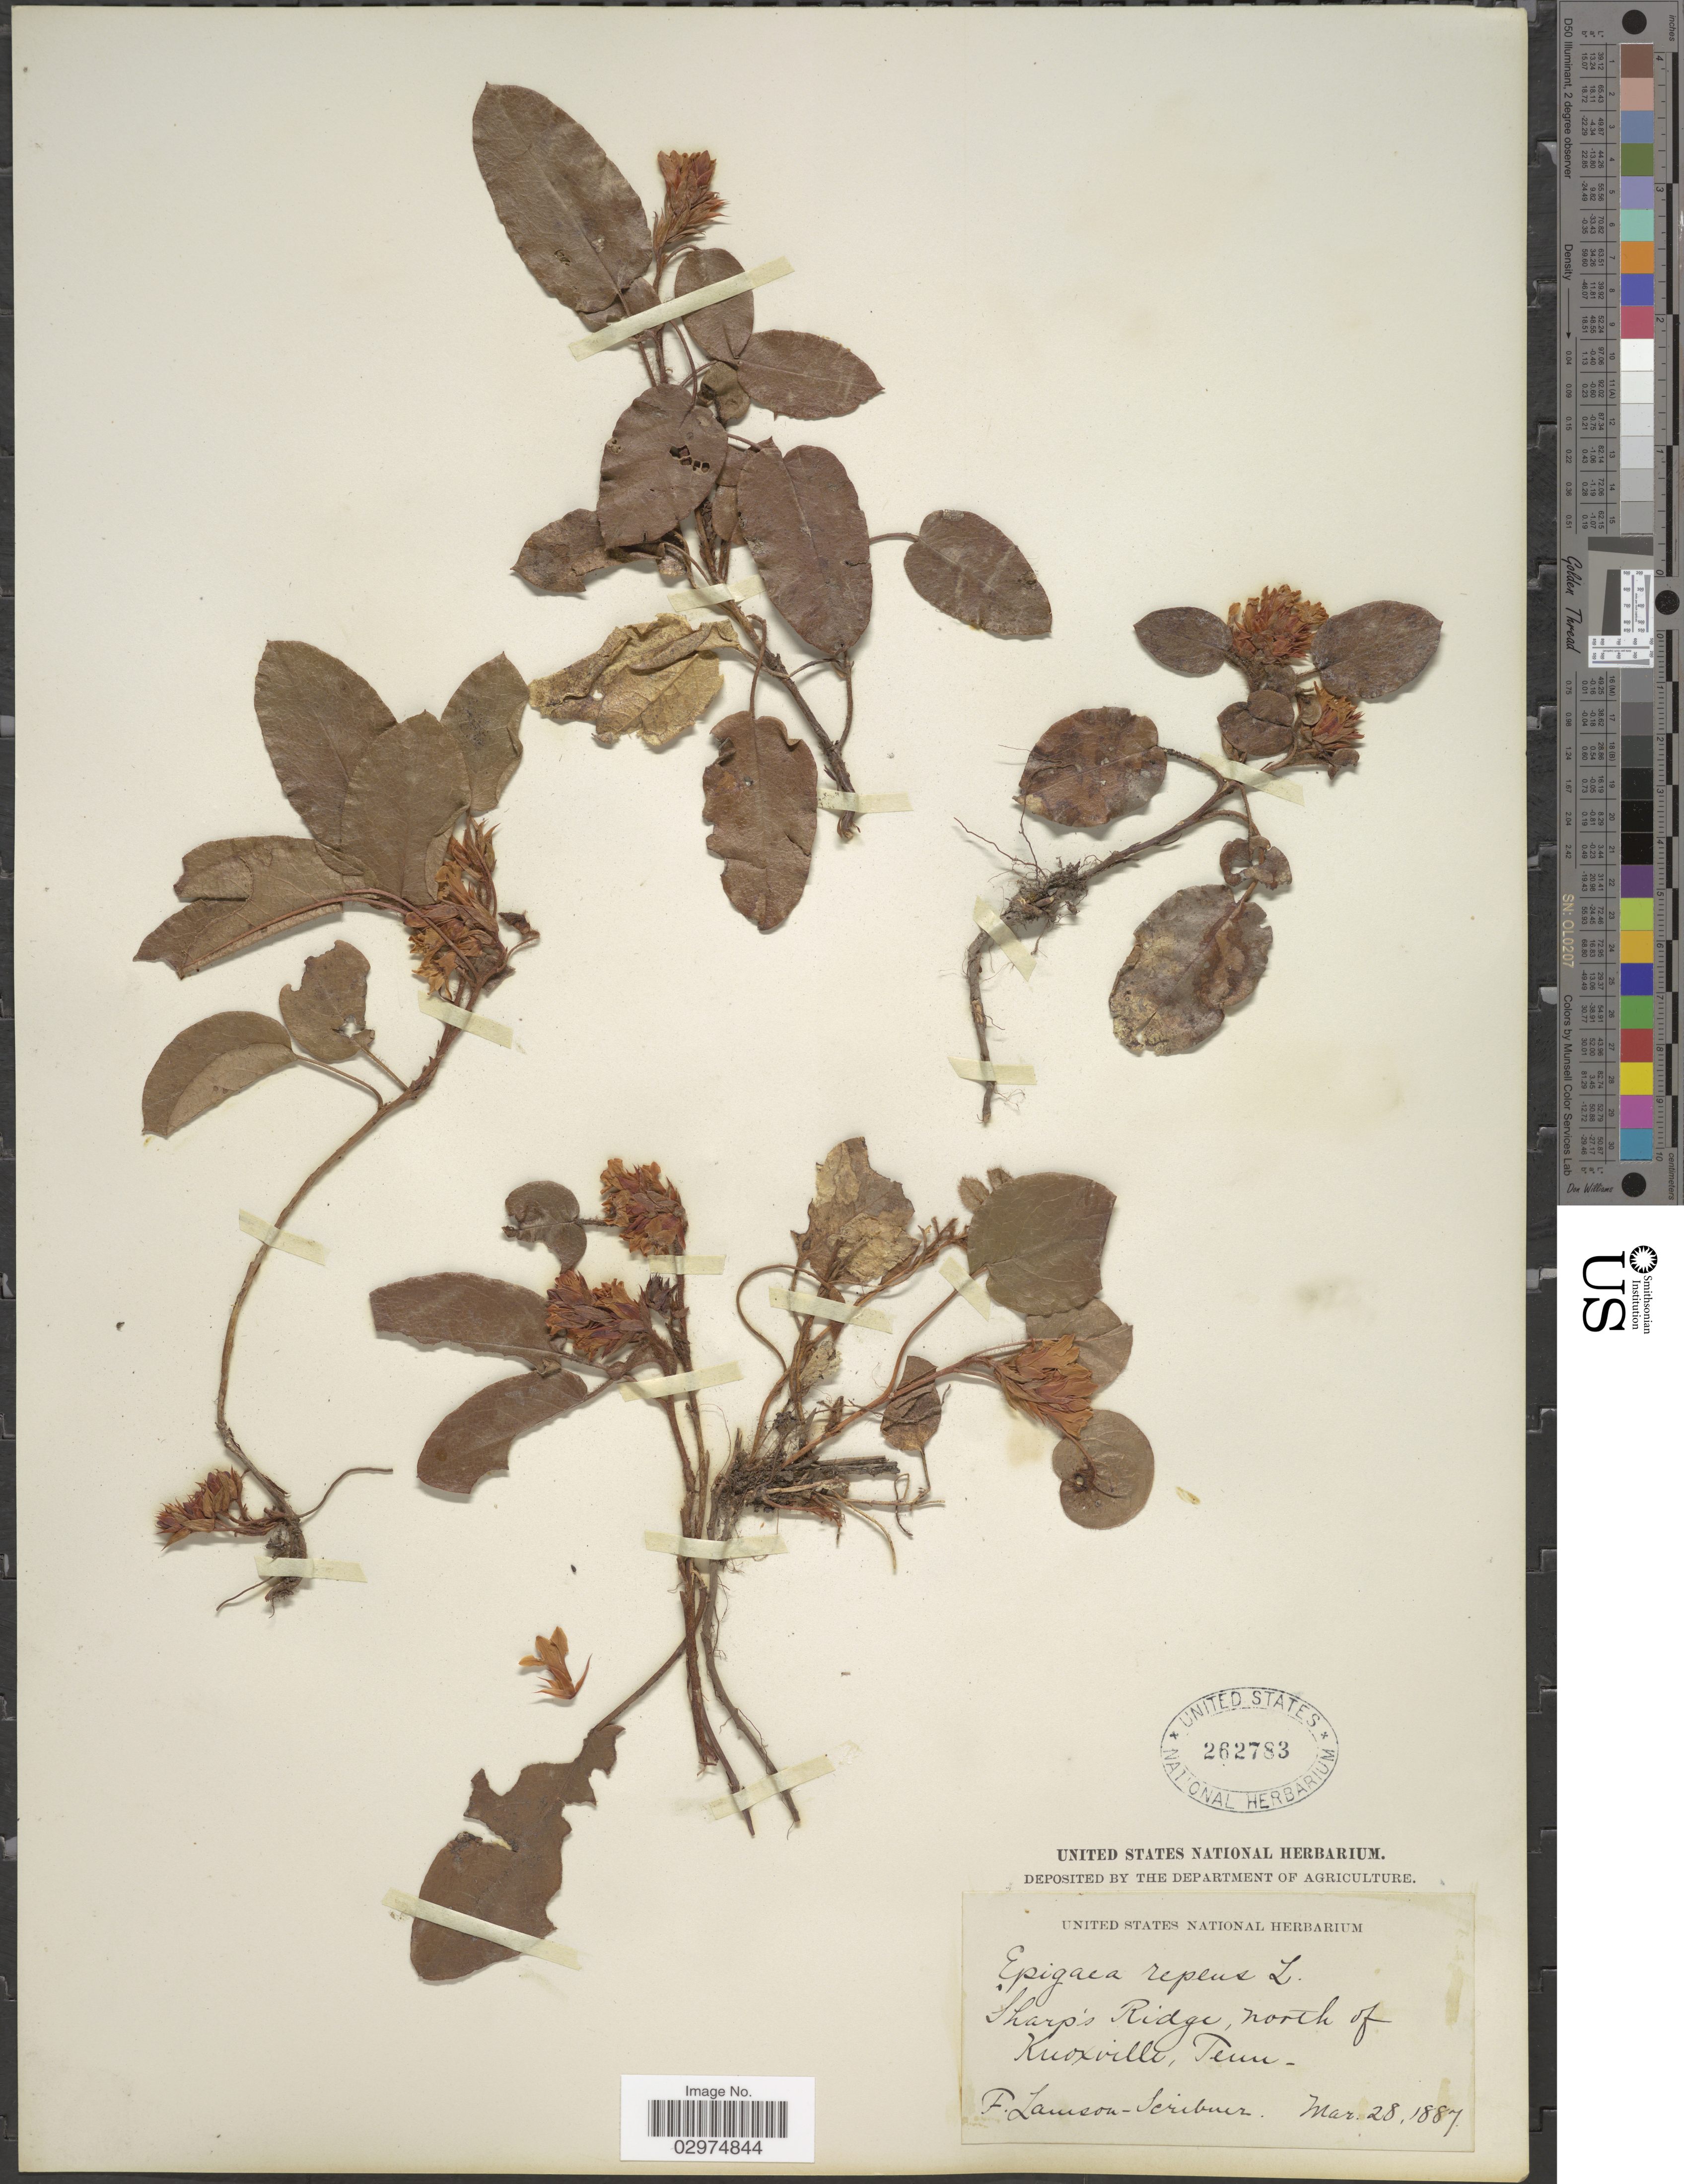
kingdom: Plantae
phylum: Tracheophyta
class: Magnoliopsida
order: Ericales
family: Ericaceae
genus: Epigaea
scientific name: Epigaea repens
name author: L.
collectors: F. Lamson-Scribner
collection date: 1887-03-28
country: United States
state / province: Tennessee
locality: Sharp's Ridge, north of Knoxville.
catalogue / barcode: US 262783